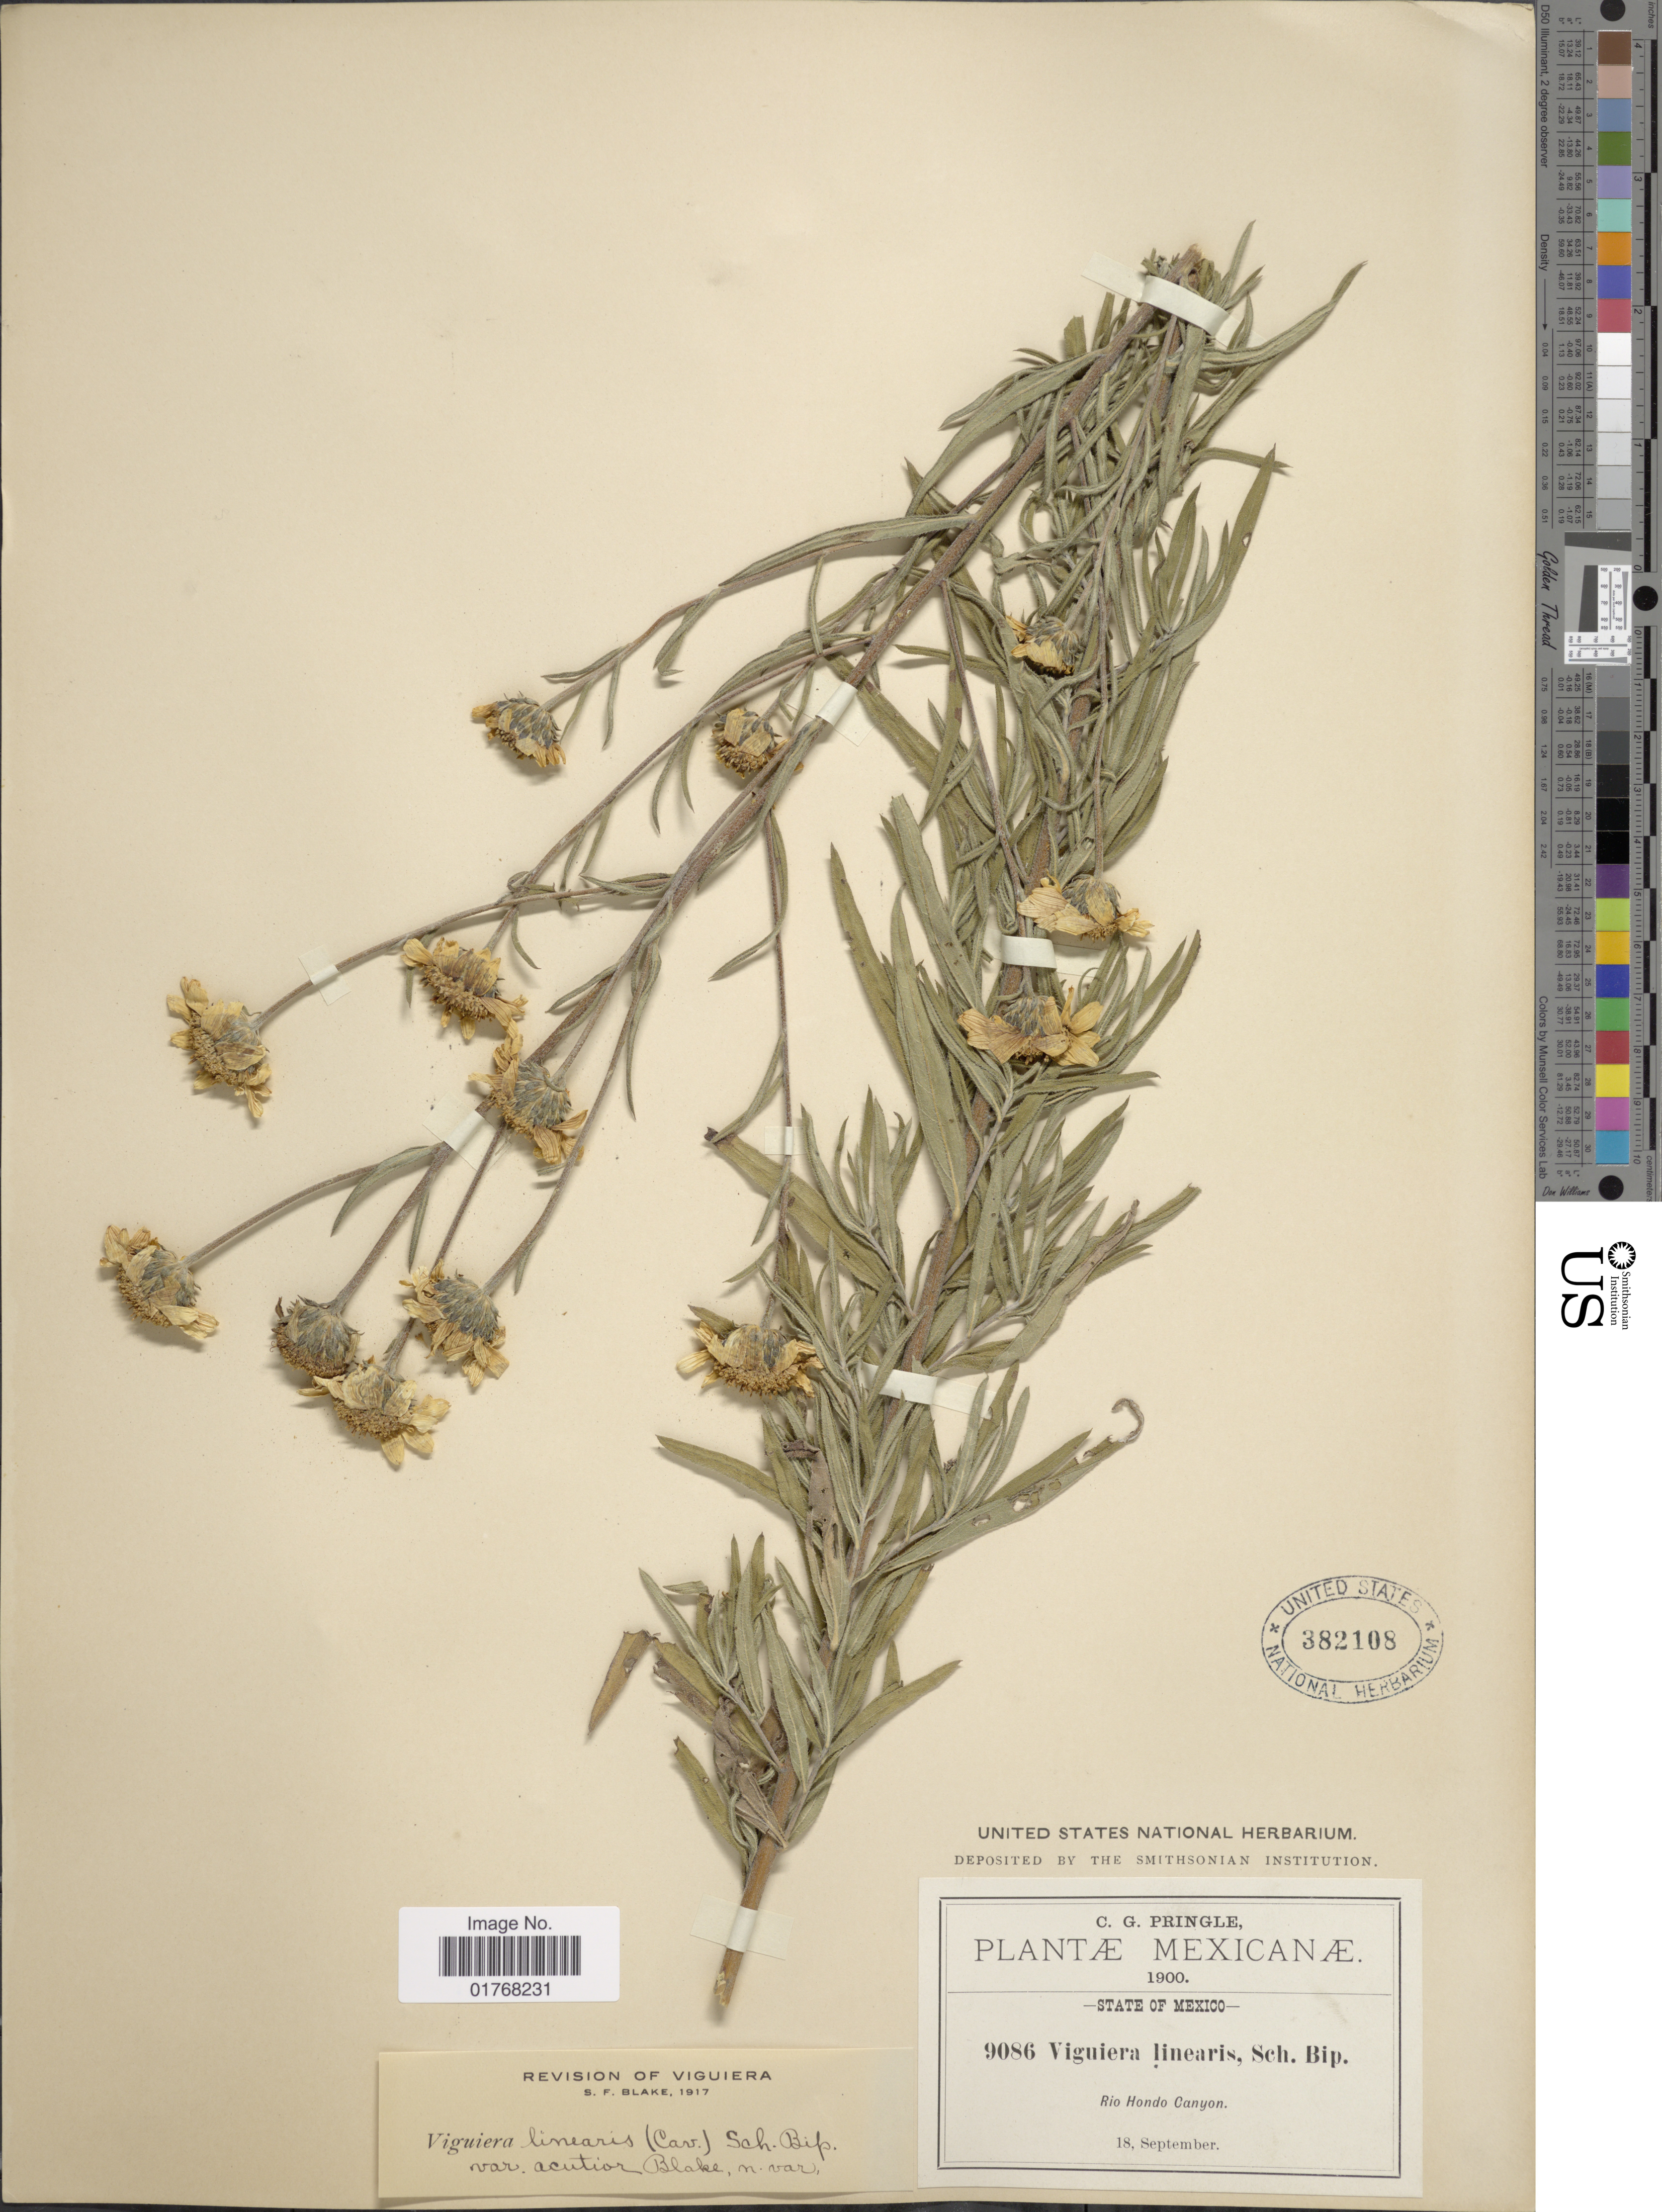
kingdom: Plantae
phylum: Tracheophyta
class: Magnoliopsida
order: Asterales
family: Asteraceae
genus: Viguiera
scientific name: Viguiera linearis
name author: (Cav.) Sch. Bip. & Hemsl.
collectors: C. G. Pringle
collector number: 9086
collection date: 1900-09-18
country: Mexico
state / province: México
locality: Rio Hondo Canyon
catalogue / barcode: US 382108